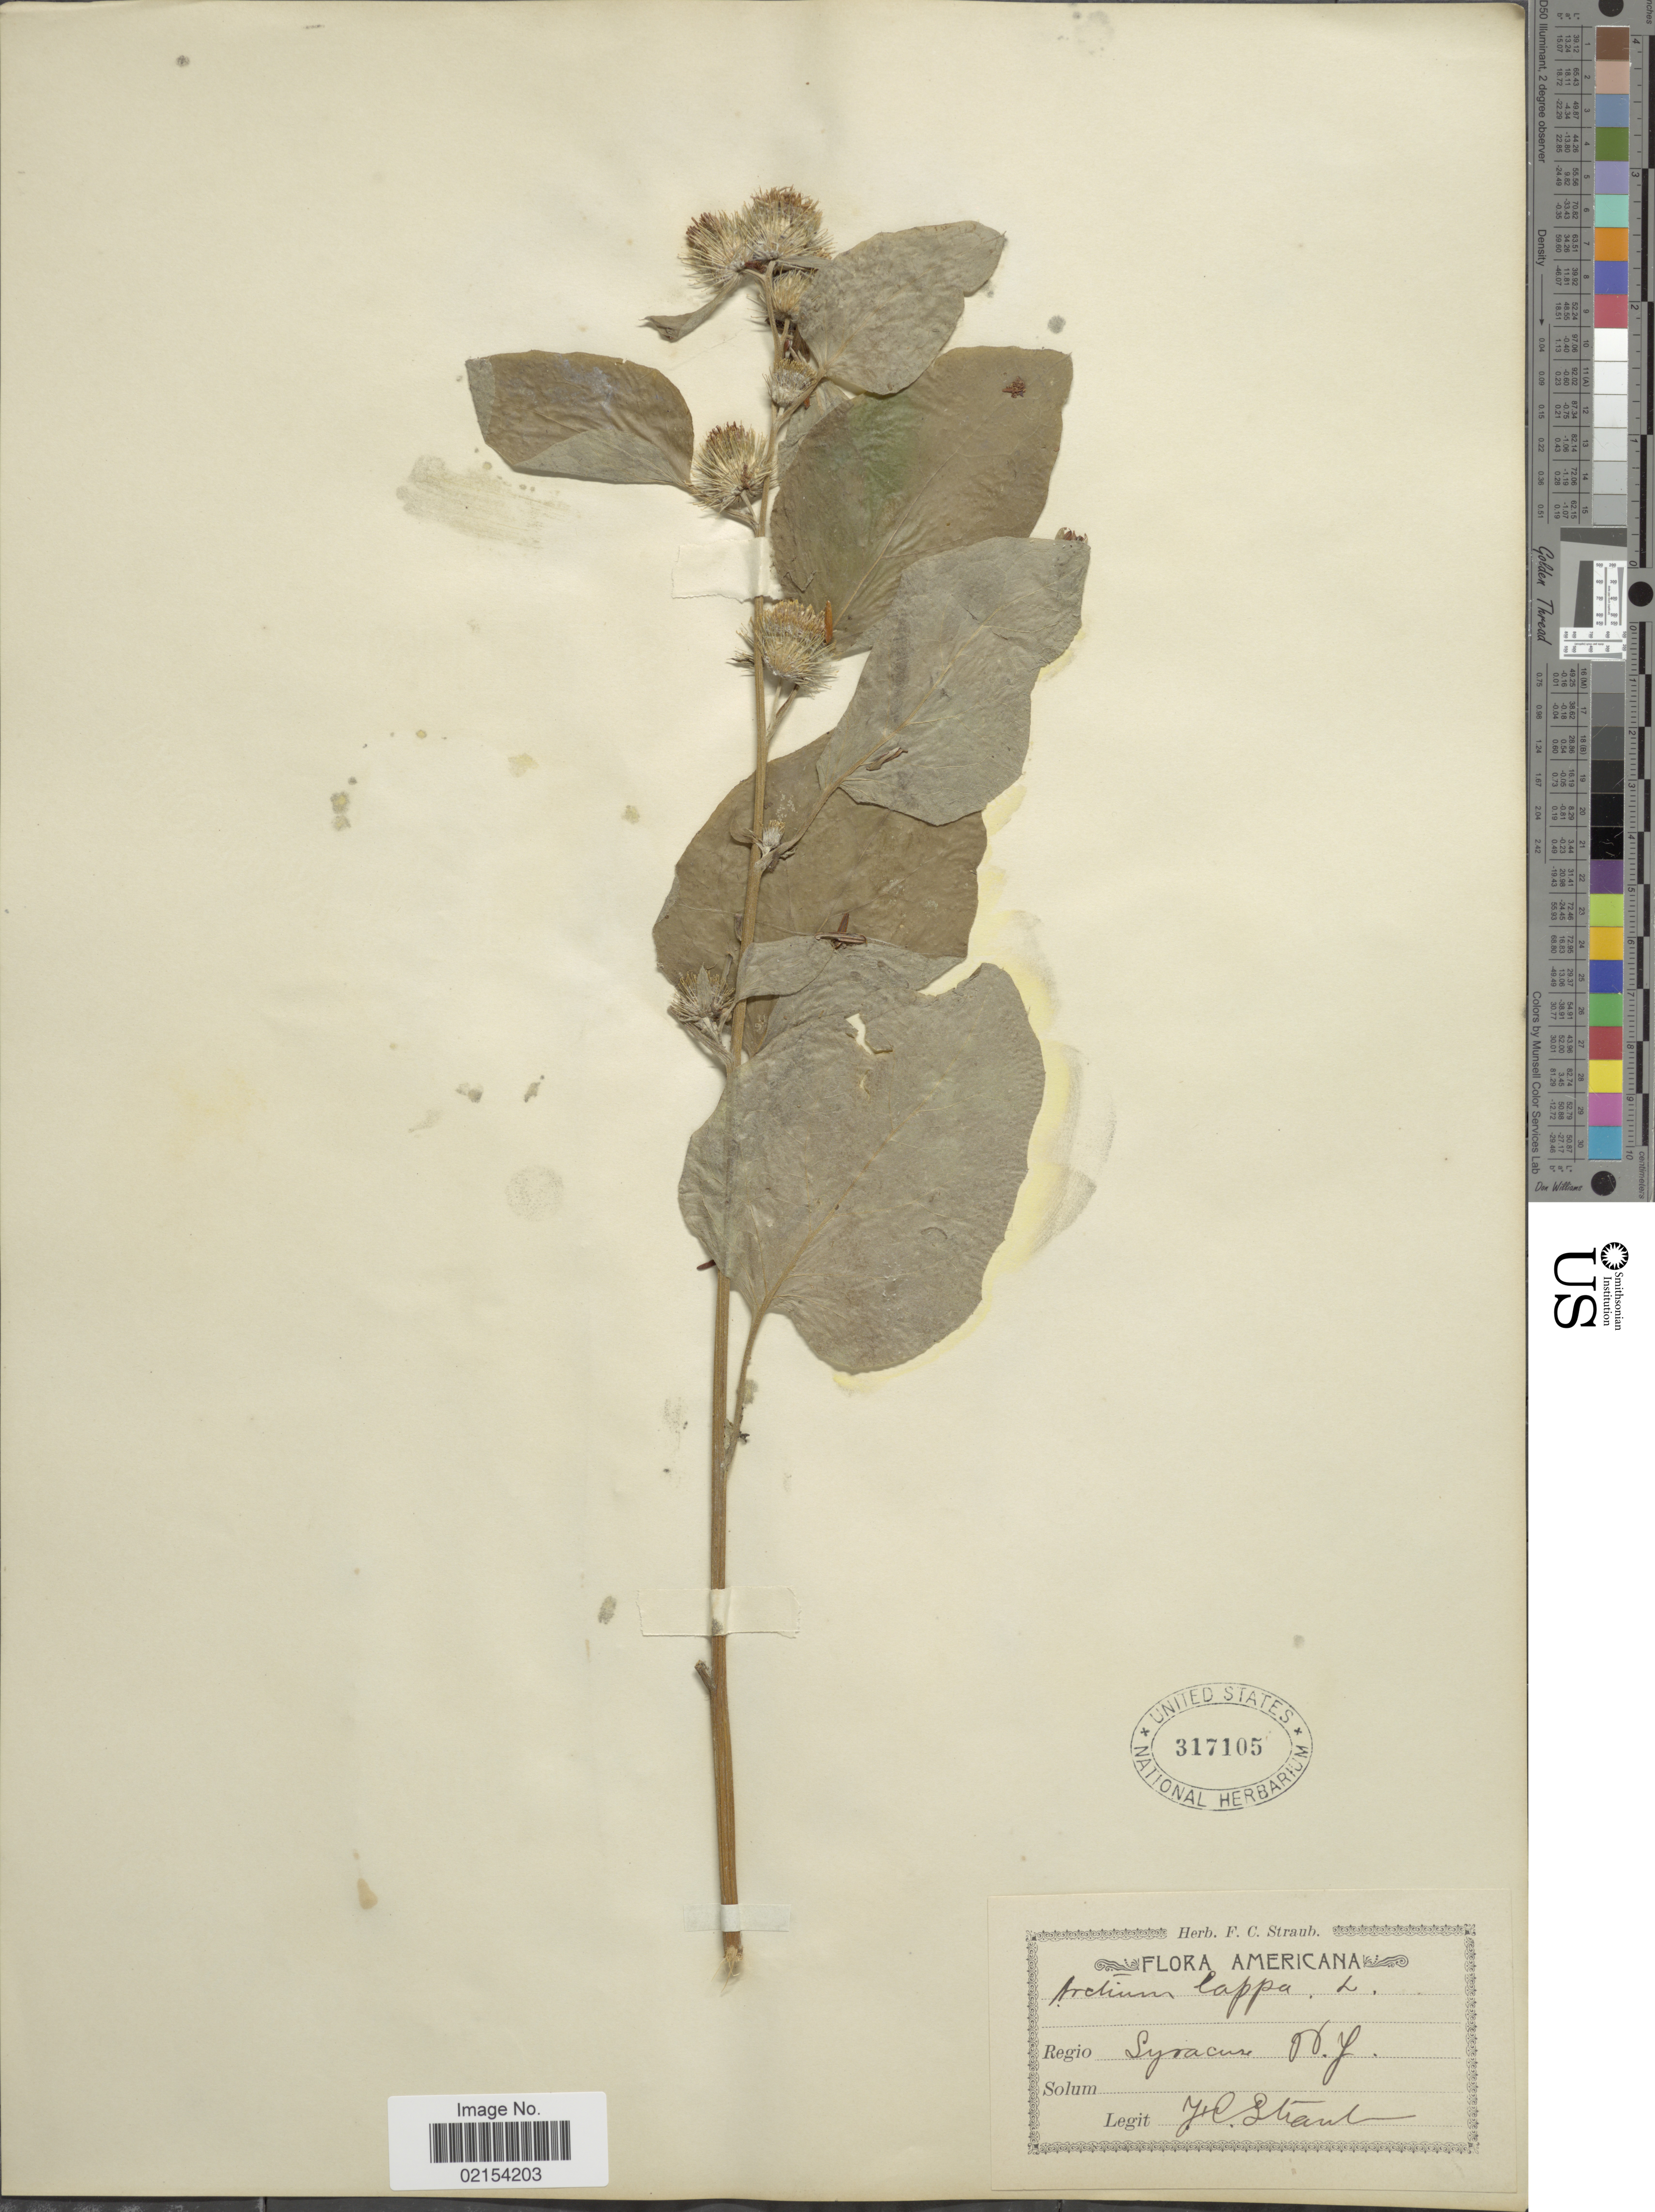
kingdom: Plantae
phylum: Tracheophyta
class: Magnoliopsida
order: Asterales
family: Asteraceae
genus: Arctium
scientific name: Arctium minus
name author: (Hill) Bernh.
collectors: F. Straub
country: United States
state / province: New York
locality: Syracuse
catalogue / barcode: US 317105